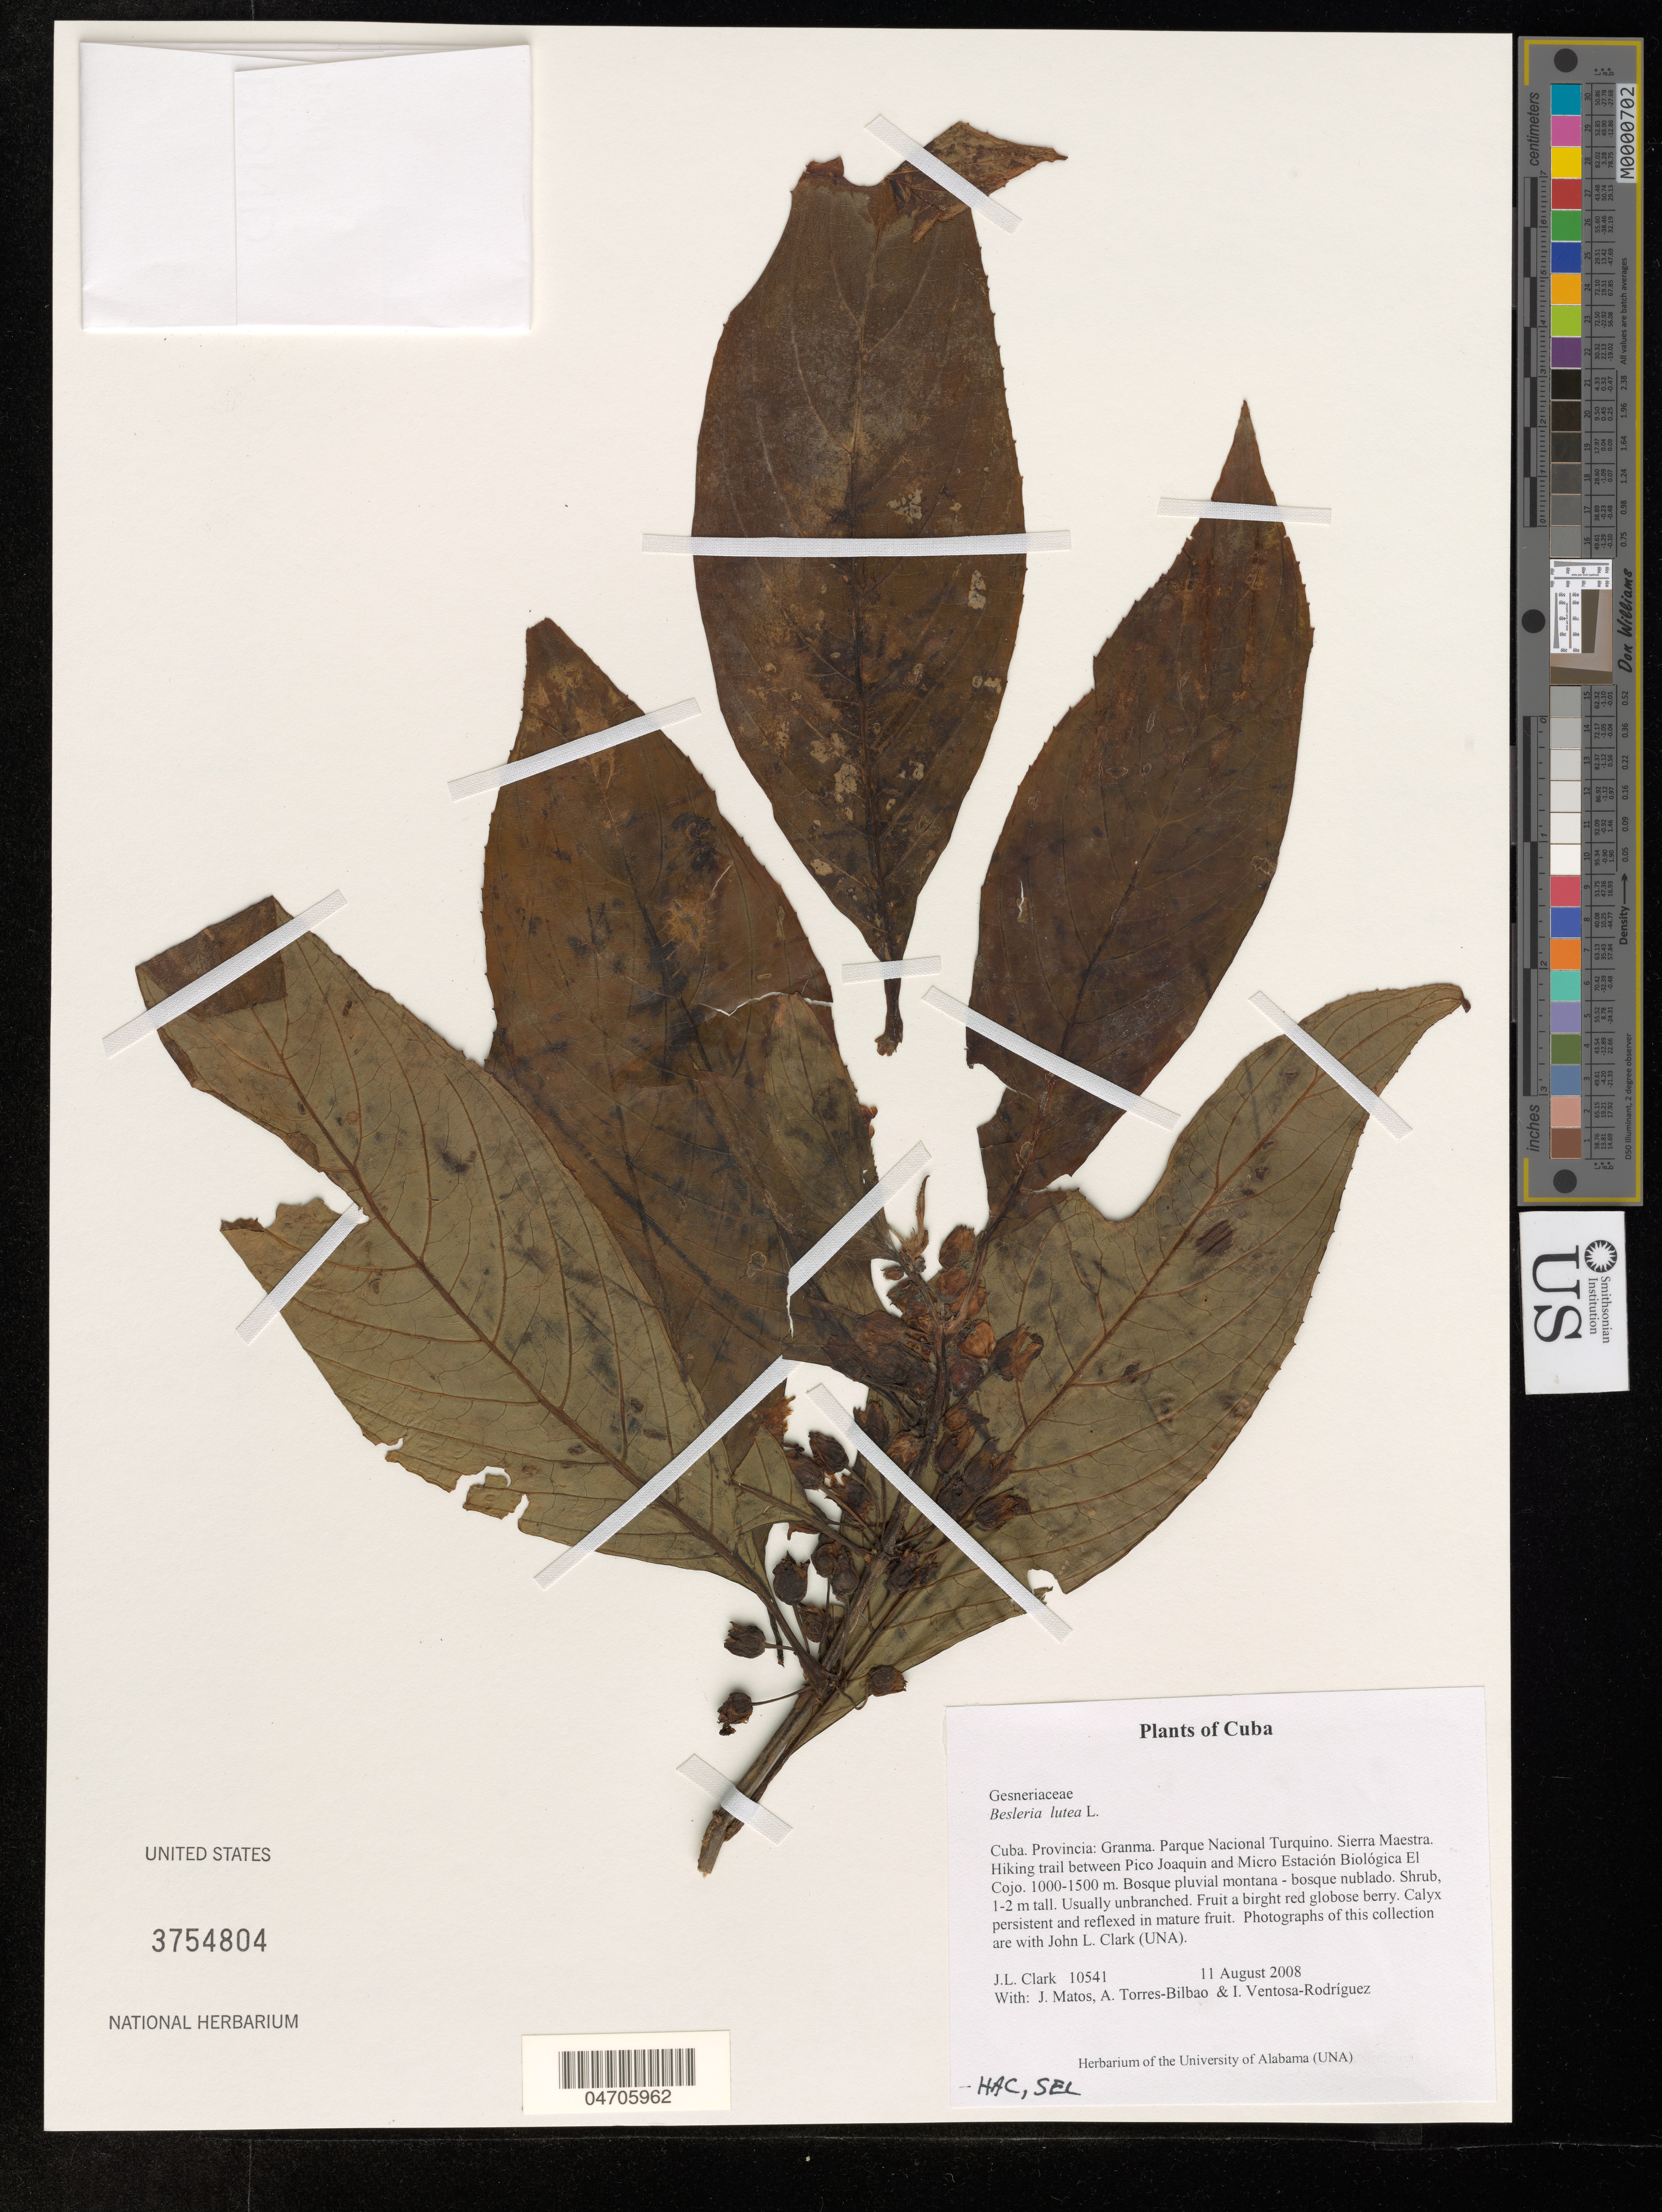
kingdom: Plantae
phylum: Tracheophyta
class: Magnoliopsida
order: Lamiales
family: Gesneriaceae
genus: Besleria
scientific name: Besleria lutea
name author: L.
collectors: J. L. Clark, J. Matos, A. Torres-Bilbao & I. Ventosa-Rodríguez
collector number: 10541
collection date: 2008-08-11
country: Cuba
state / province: Granma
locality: Parque Nacional Turquino. Sierra Maestra. Hiking trail between Pico Joaquin and Micro Estación Biológica El Cojo.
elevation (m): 1000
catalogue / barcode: US 3754804